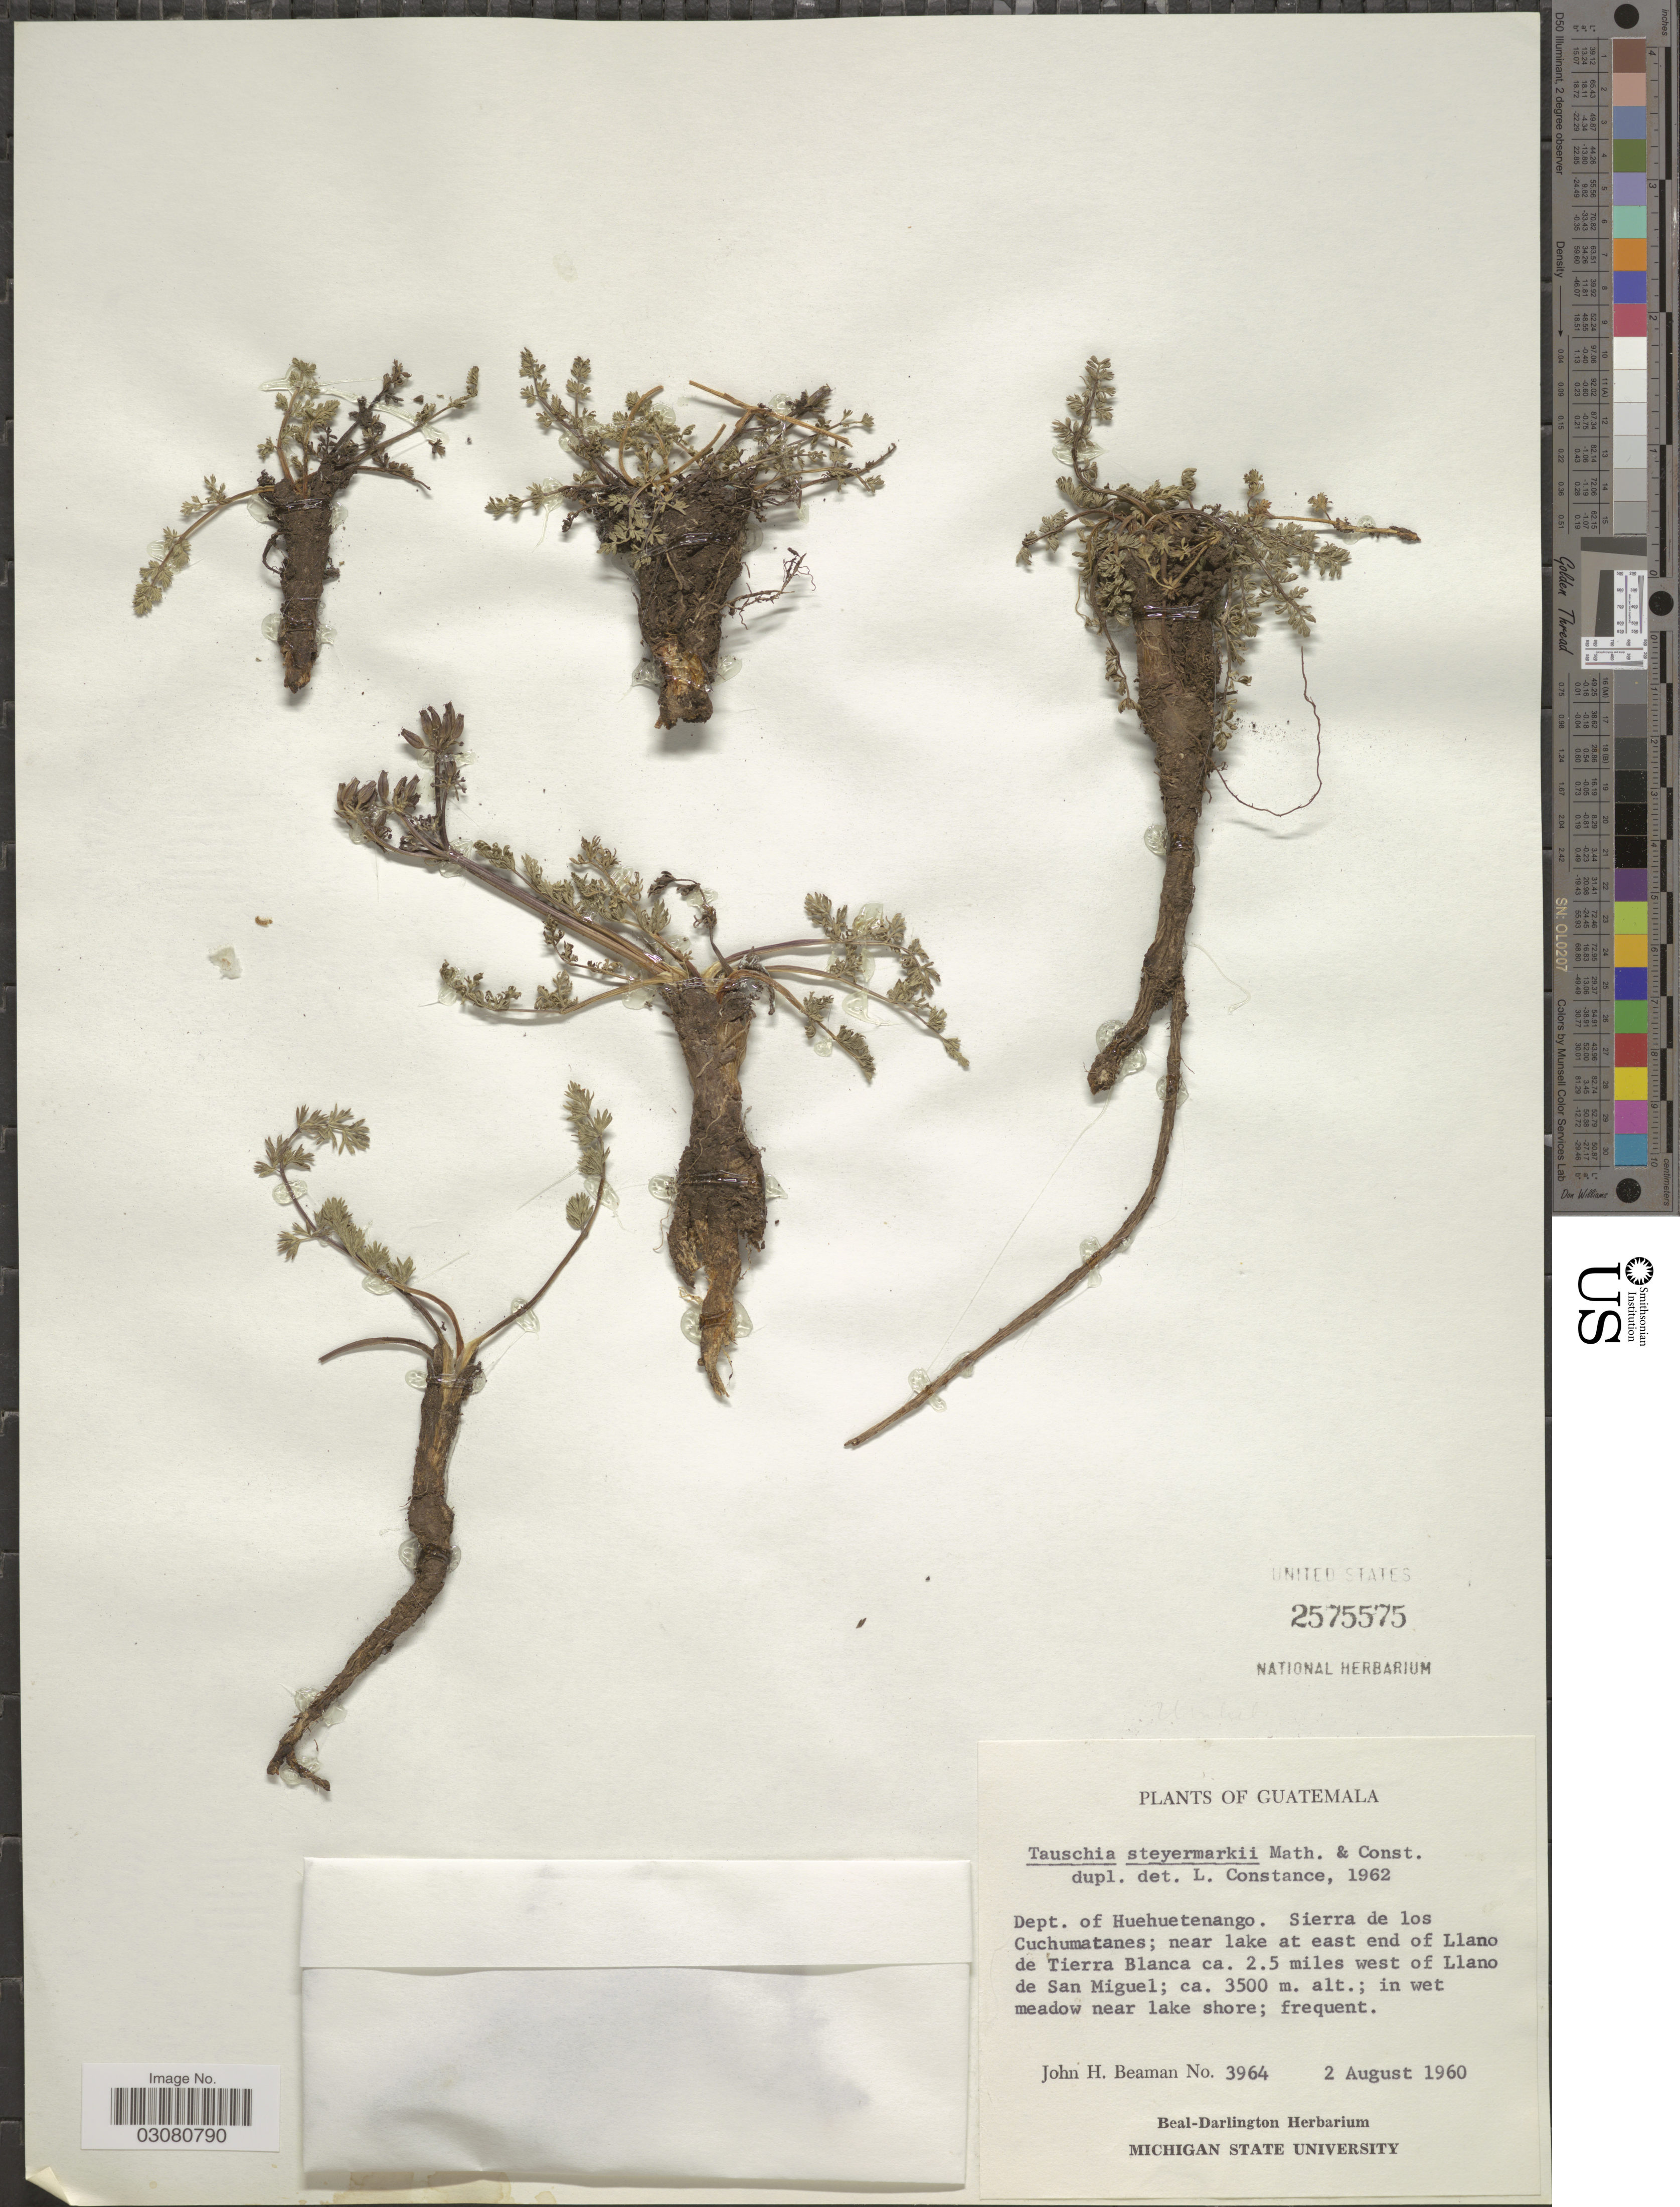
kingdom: Plantae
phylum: Tracheophyta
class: Magnoliopsida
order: Apiales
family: Apiaceae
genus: Tauschia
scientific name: Tauschia steyermarkii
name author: Mathias & Constance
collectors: J. H. Beaman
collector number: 3964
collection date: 1960-08-02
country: Guatemala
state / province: Huehuetenango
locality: Dept. of Huehuetenango. Sierra de los Cuchumatanes; near lake at east end of Llano de Tierra Blanca ca. 2.5 miles west of Llano de San Miguel.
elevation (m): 3500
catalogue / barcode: US 2575575